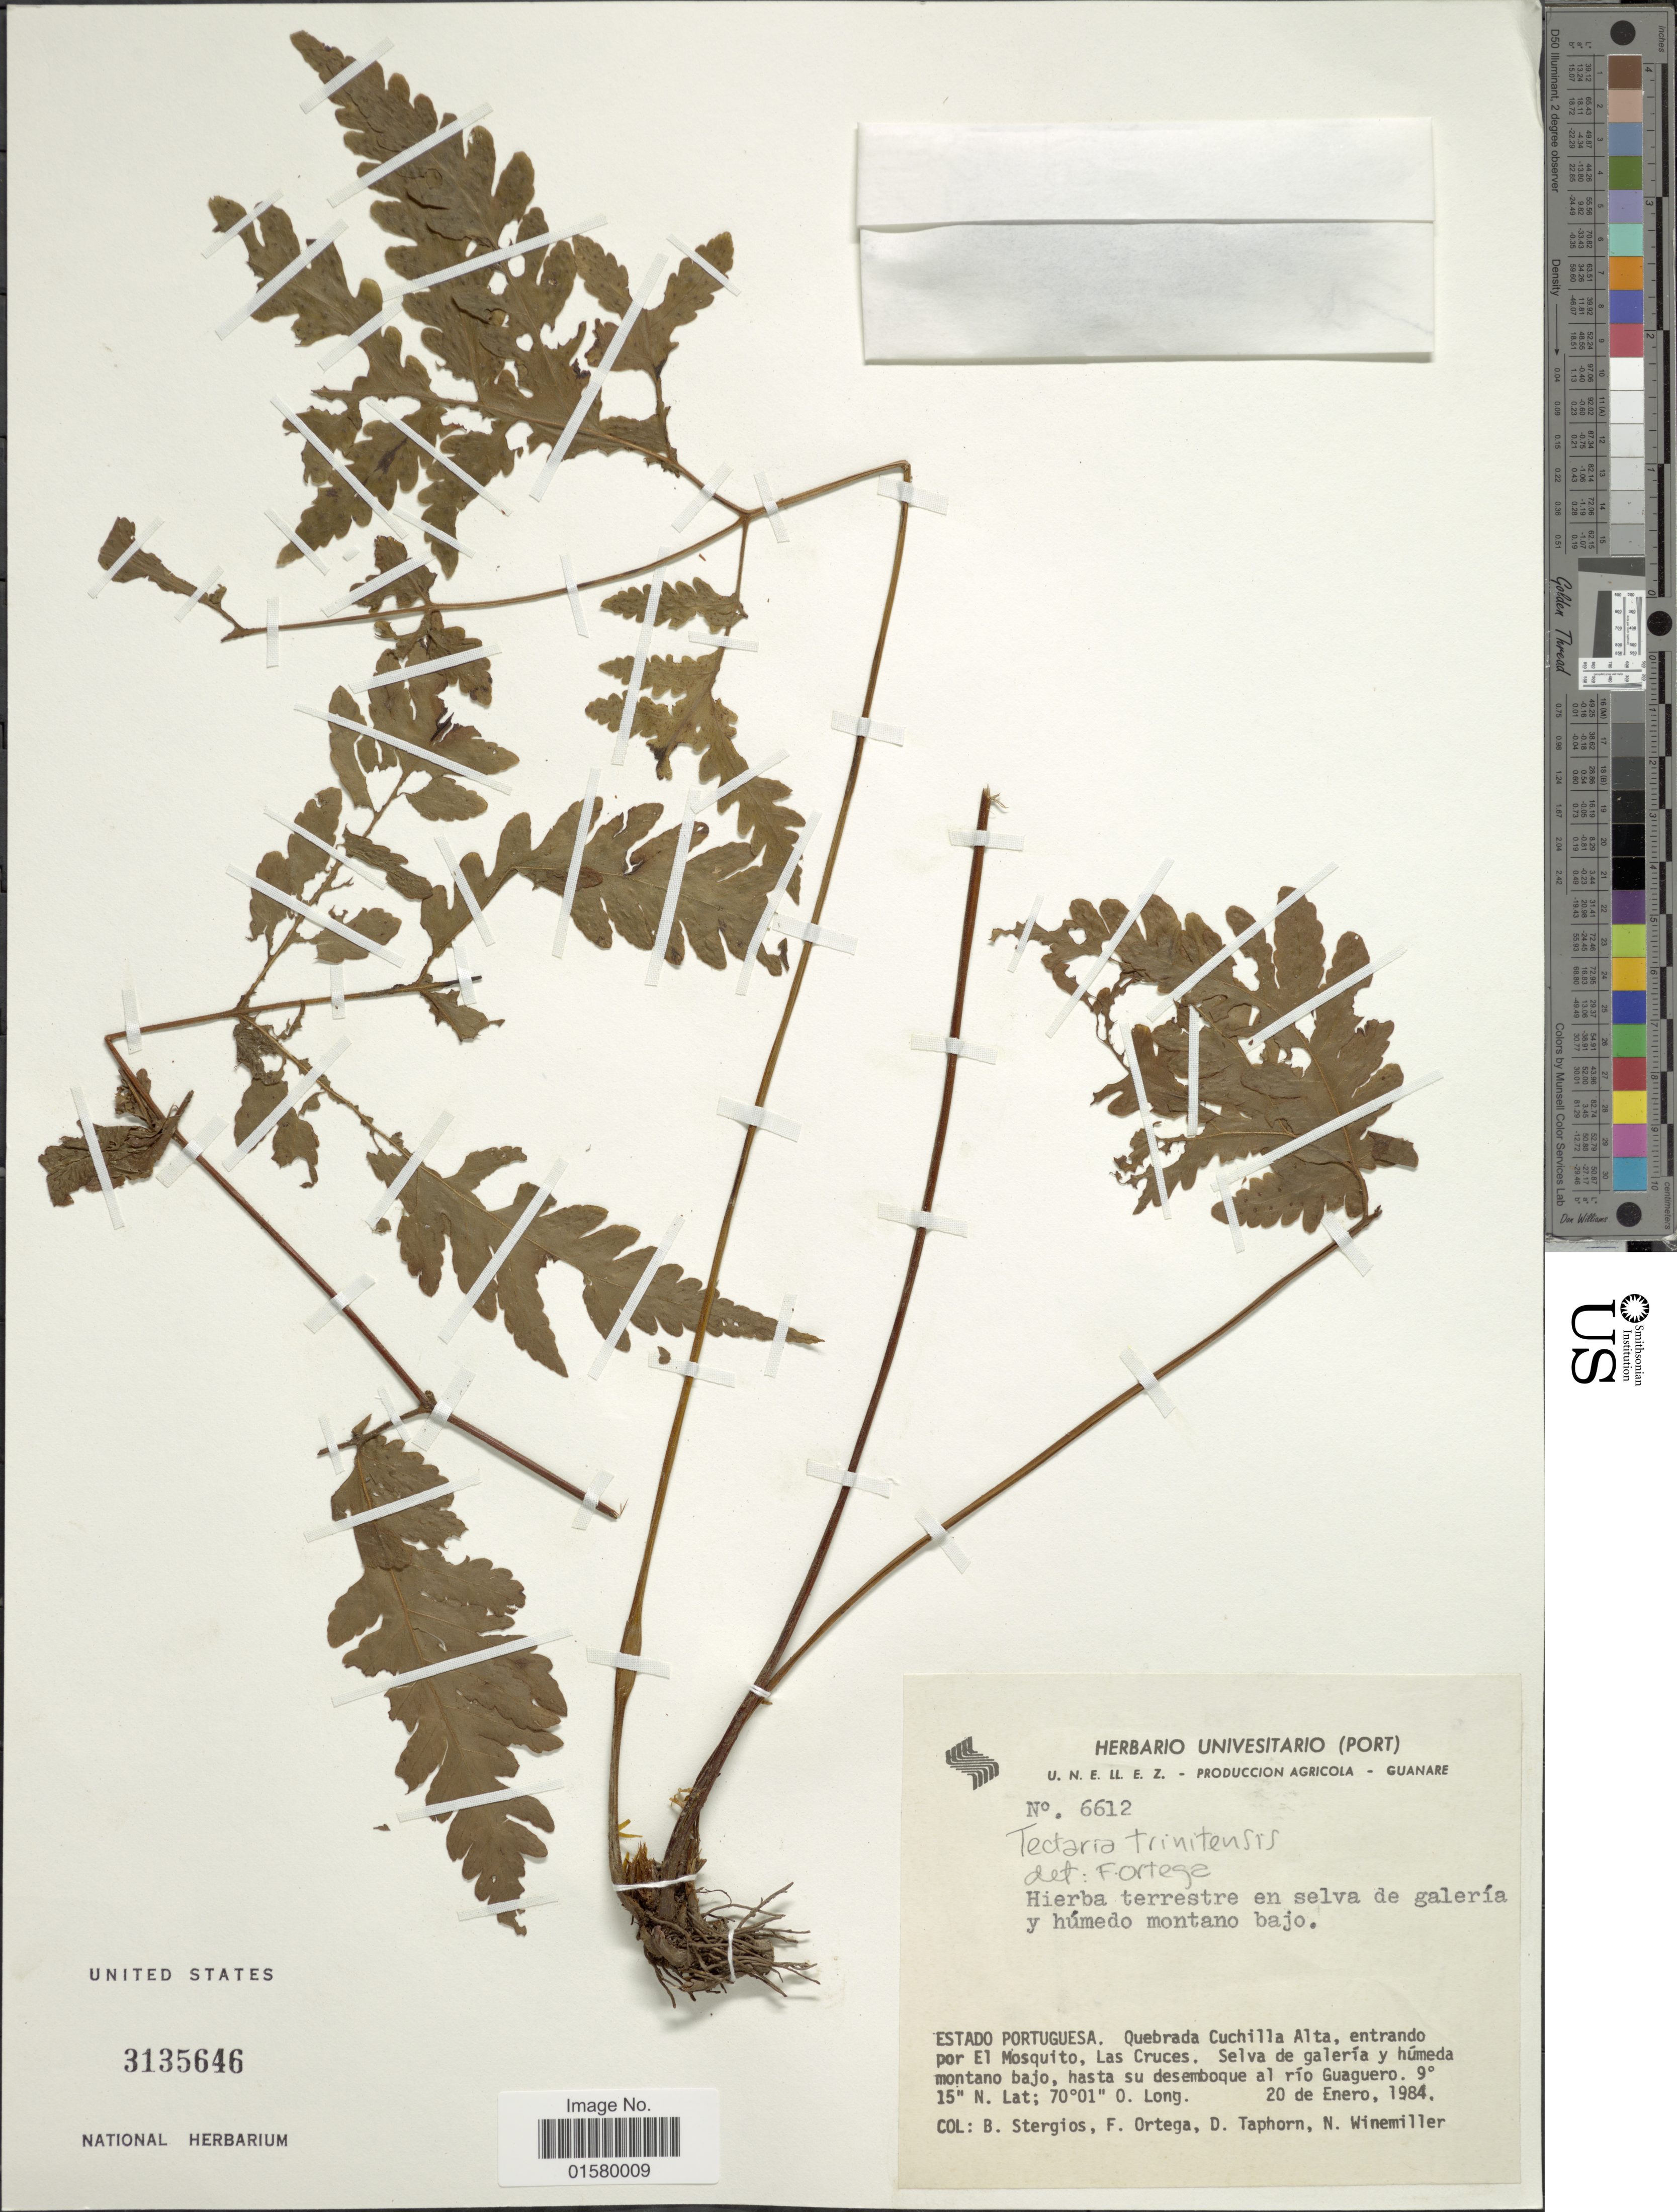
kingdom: Plantae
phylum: Tracheophyta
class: Polypodiopsida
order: Polypodiales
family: Tectariaceae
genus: Tectaria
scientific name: Tectaria trinitensis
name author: Maxon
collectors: B. G. Stergios, F. J. Ortega, D. Taphorn & N. Winemillér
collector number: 6612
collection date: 1984-01-20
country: Venezuela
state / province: Portuguesa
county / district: Sucre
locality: Quebrada Cuchilla Alta, entrance to El Mosquito, Las Cruces, río Guaguero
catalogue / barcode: US 3135646